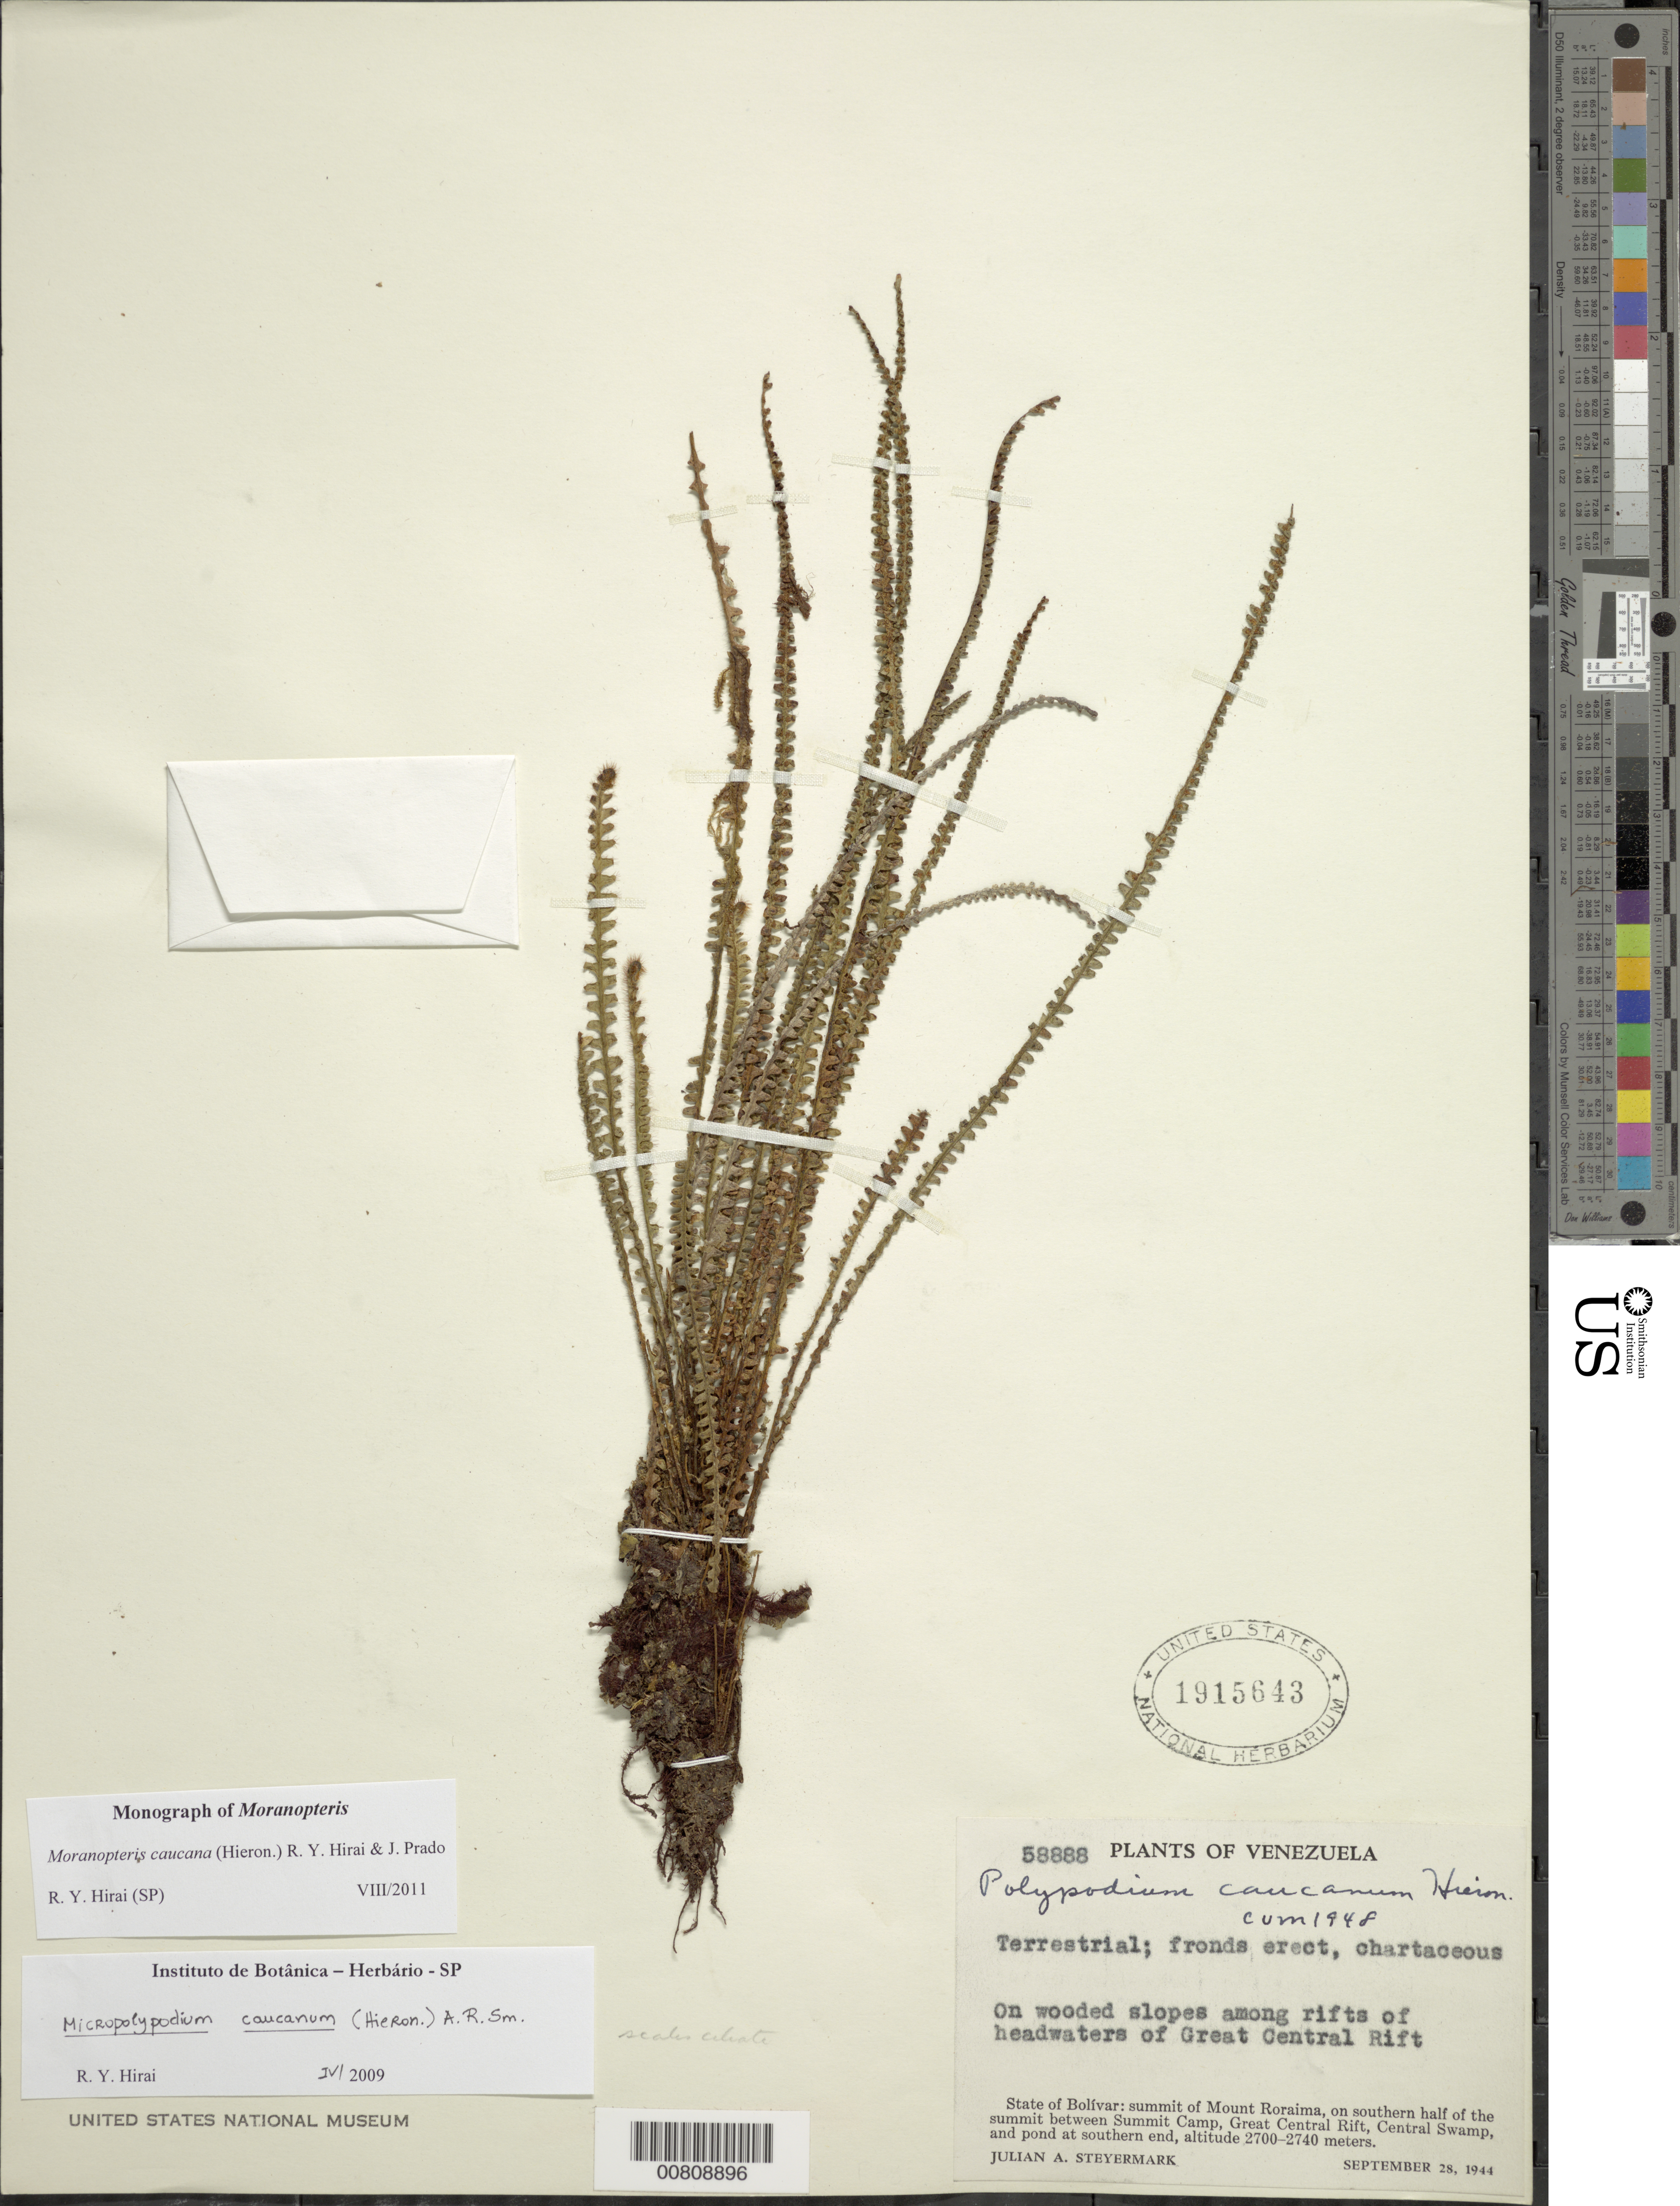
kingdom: Plantae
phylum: Tracheophyta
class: Polypodiopsida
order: Polypodiales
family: Polypodiaceae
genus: Moranopteris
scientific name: Moranopteris caucana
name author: (Hieron.) R. Y. Hirai & J. Prado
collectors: J. Steyermark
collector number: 58888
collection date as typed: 28-Sep-44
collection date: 1944-09-28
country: Venezuela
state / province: Bolívar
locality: Mt. Roraima, S half of summit, between Summit Camp, Great Central Rift, Central Swamp, and pond at S-end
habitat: Wooded slopes among rifts of headwaters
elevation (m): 2700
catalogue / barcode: US 1915643